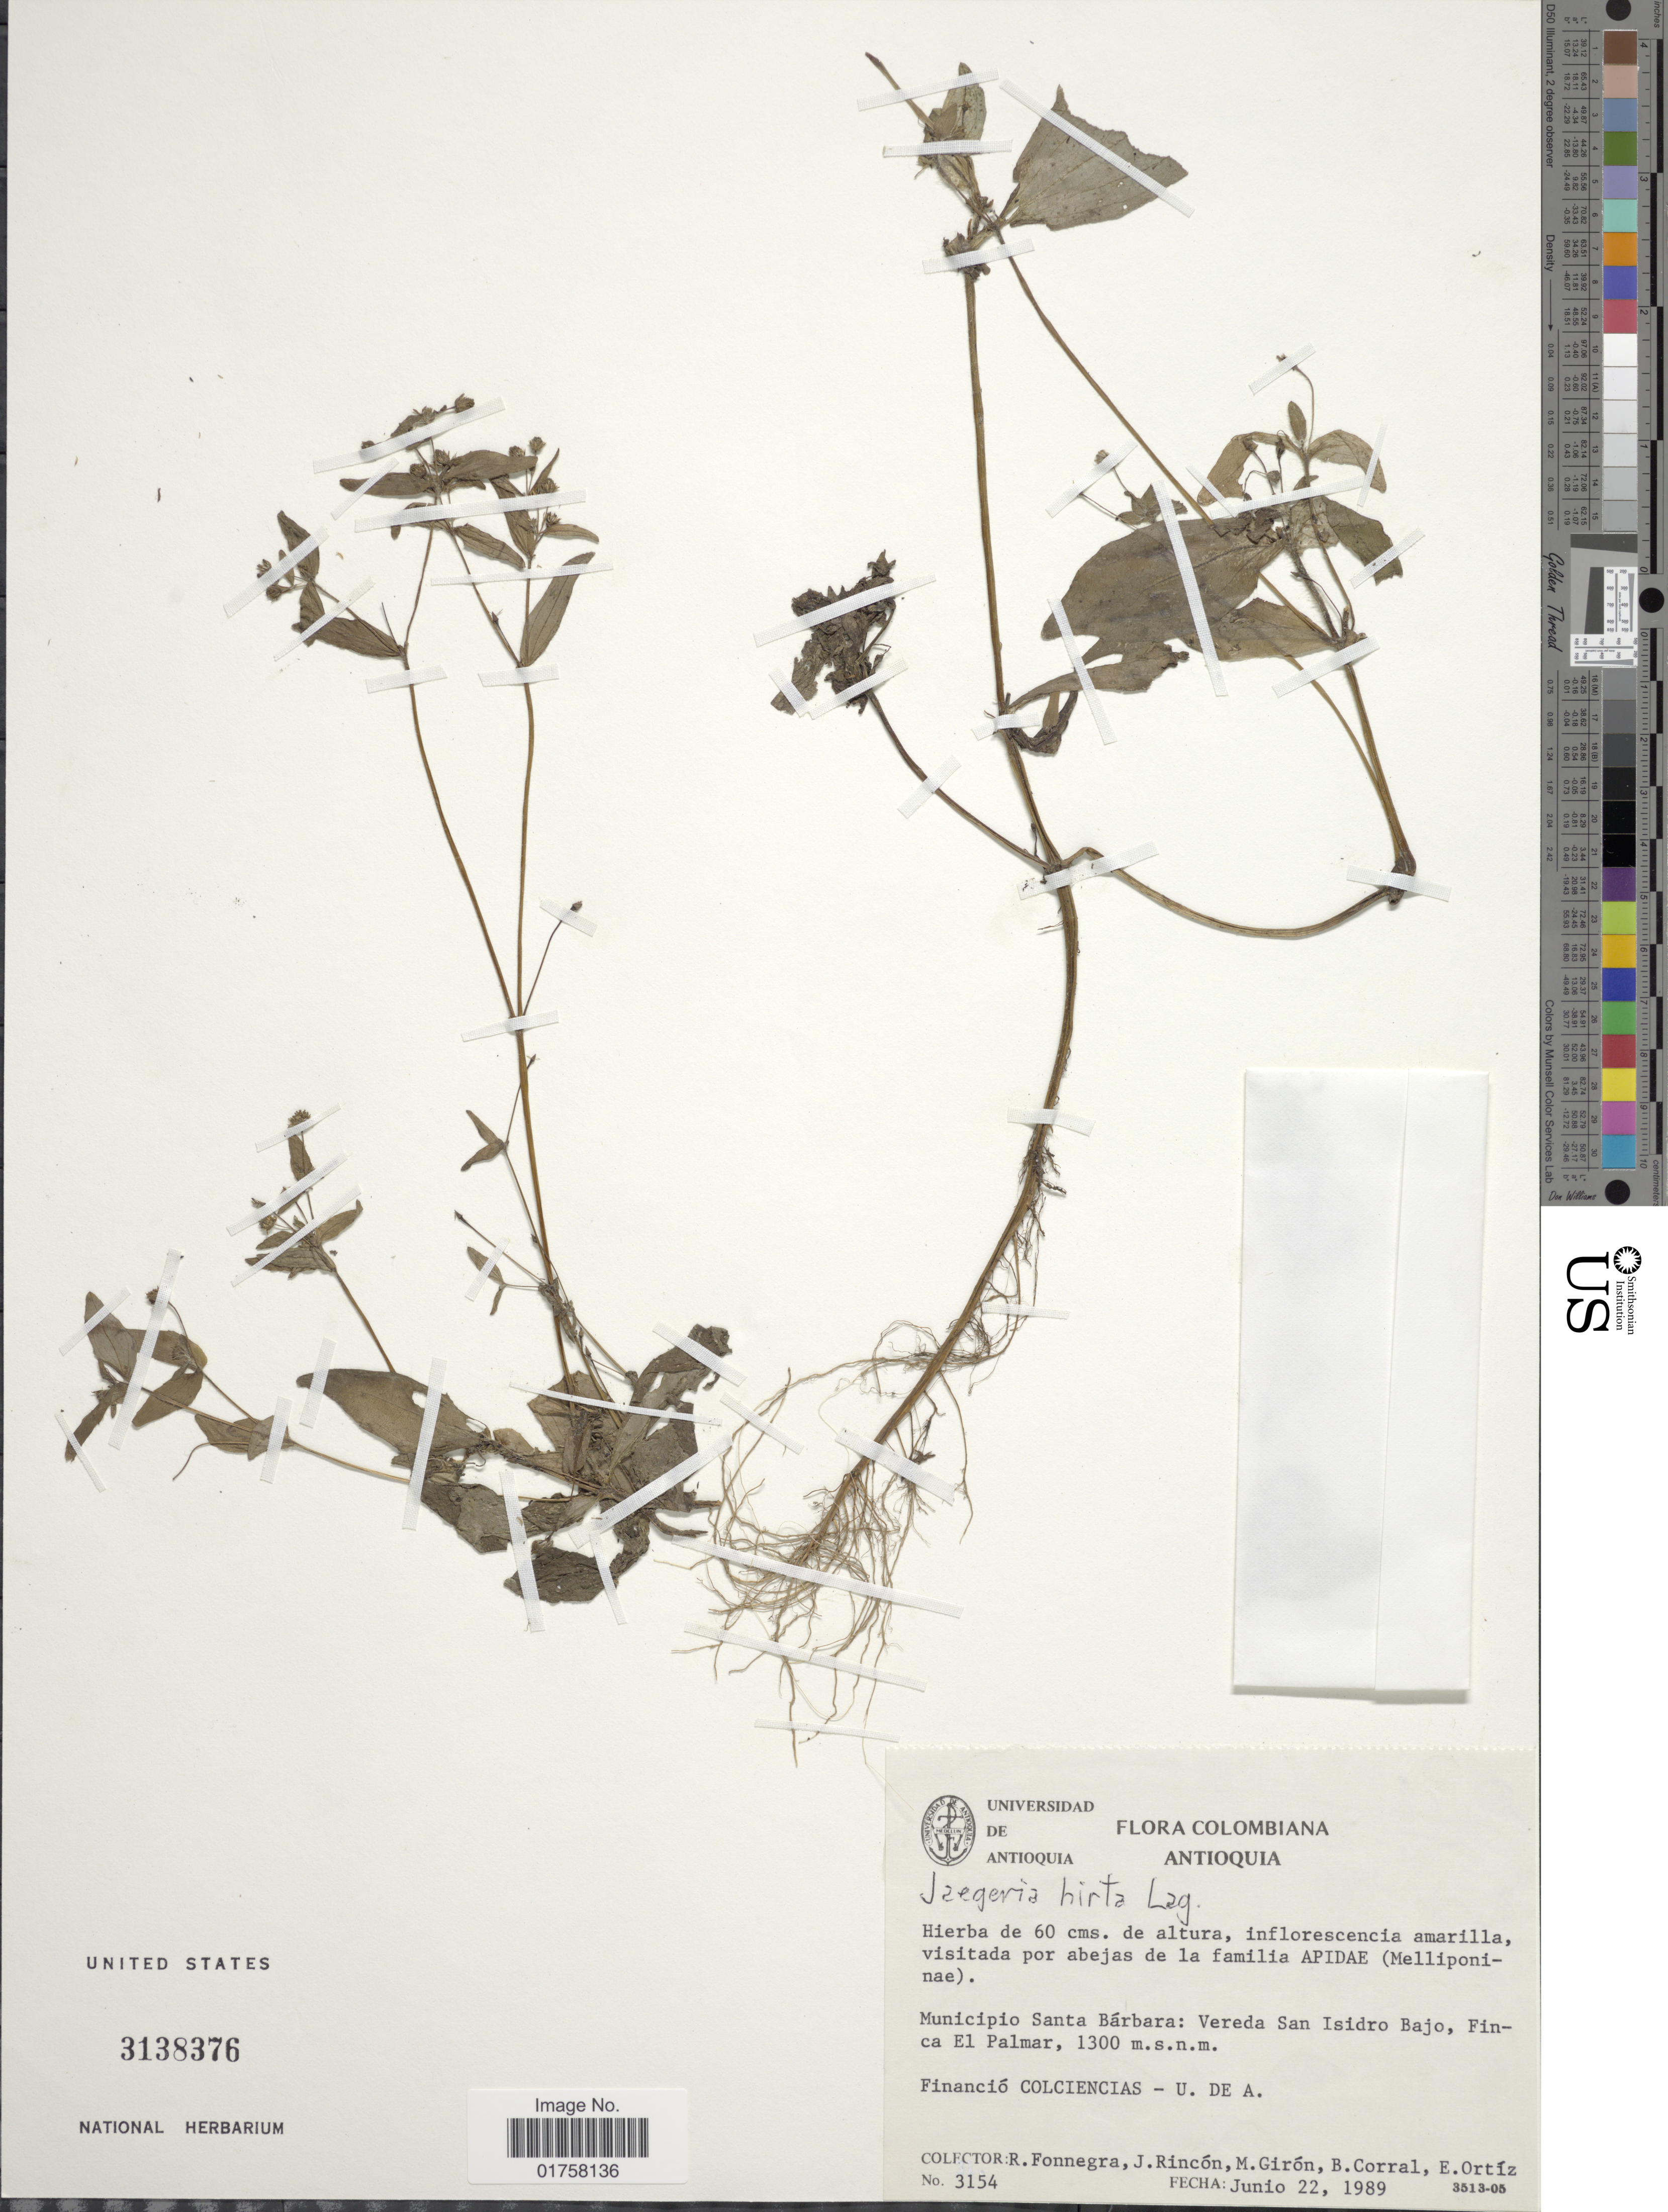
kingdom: Plantae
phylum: Tracheophyta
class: Magnoliopsida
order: Asterales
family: Asteraceae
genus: Jaegeria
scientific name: Jaegeria hirta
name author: (Lag.) Less.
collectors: R. Fonnegra G., J. Rincón, M. Girón, B. Corral & E. Ortíz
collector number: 3154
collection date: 1989-06-22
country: Colombia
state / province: Antioquia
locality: Municipio Santa Bárbara: Vereda San Isidro Bajo, Finca El Palmar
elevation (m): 1300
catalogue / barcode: US 3138376